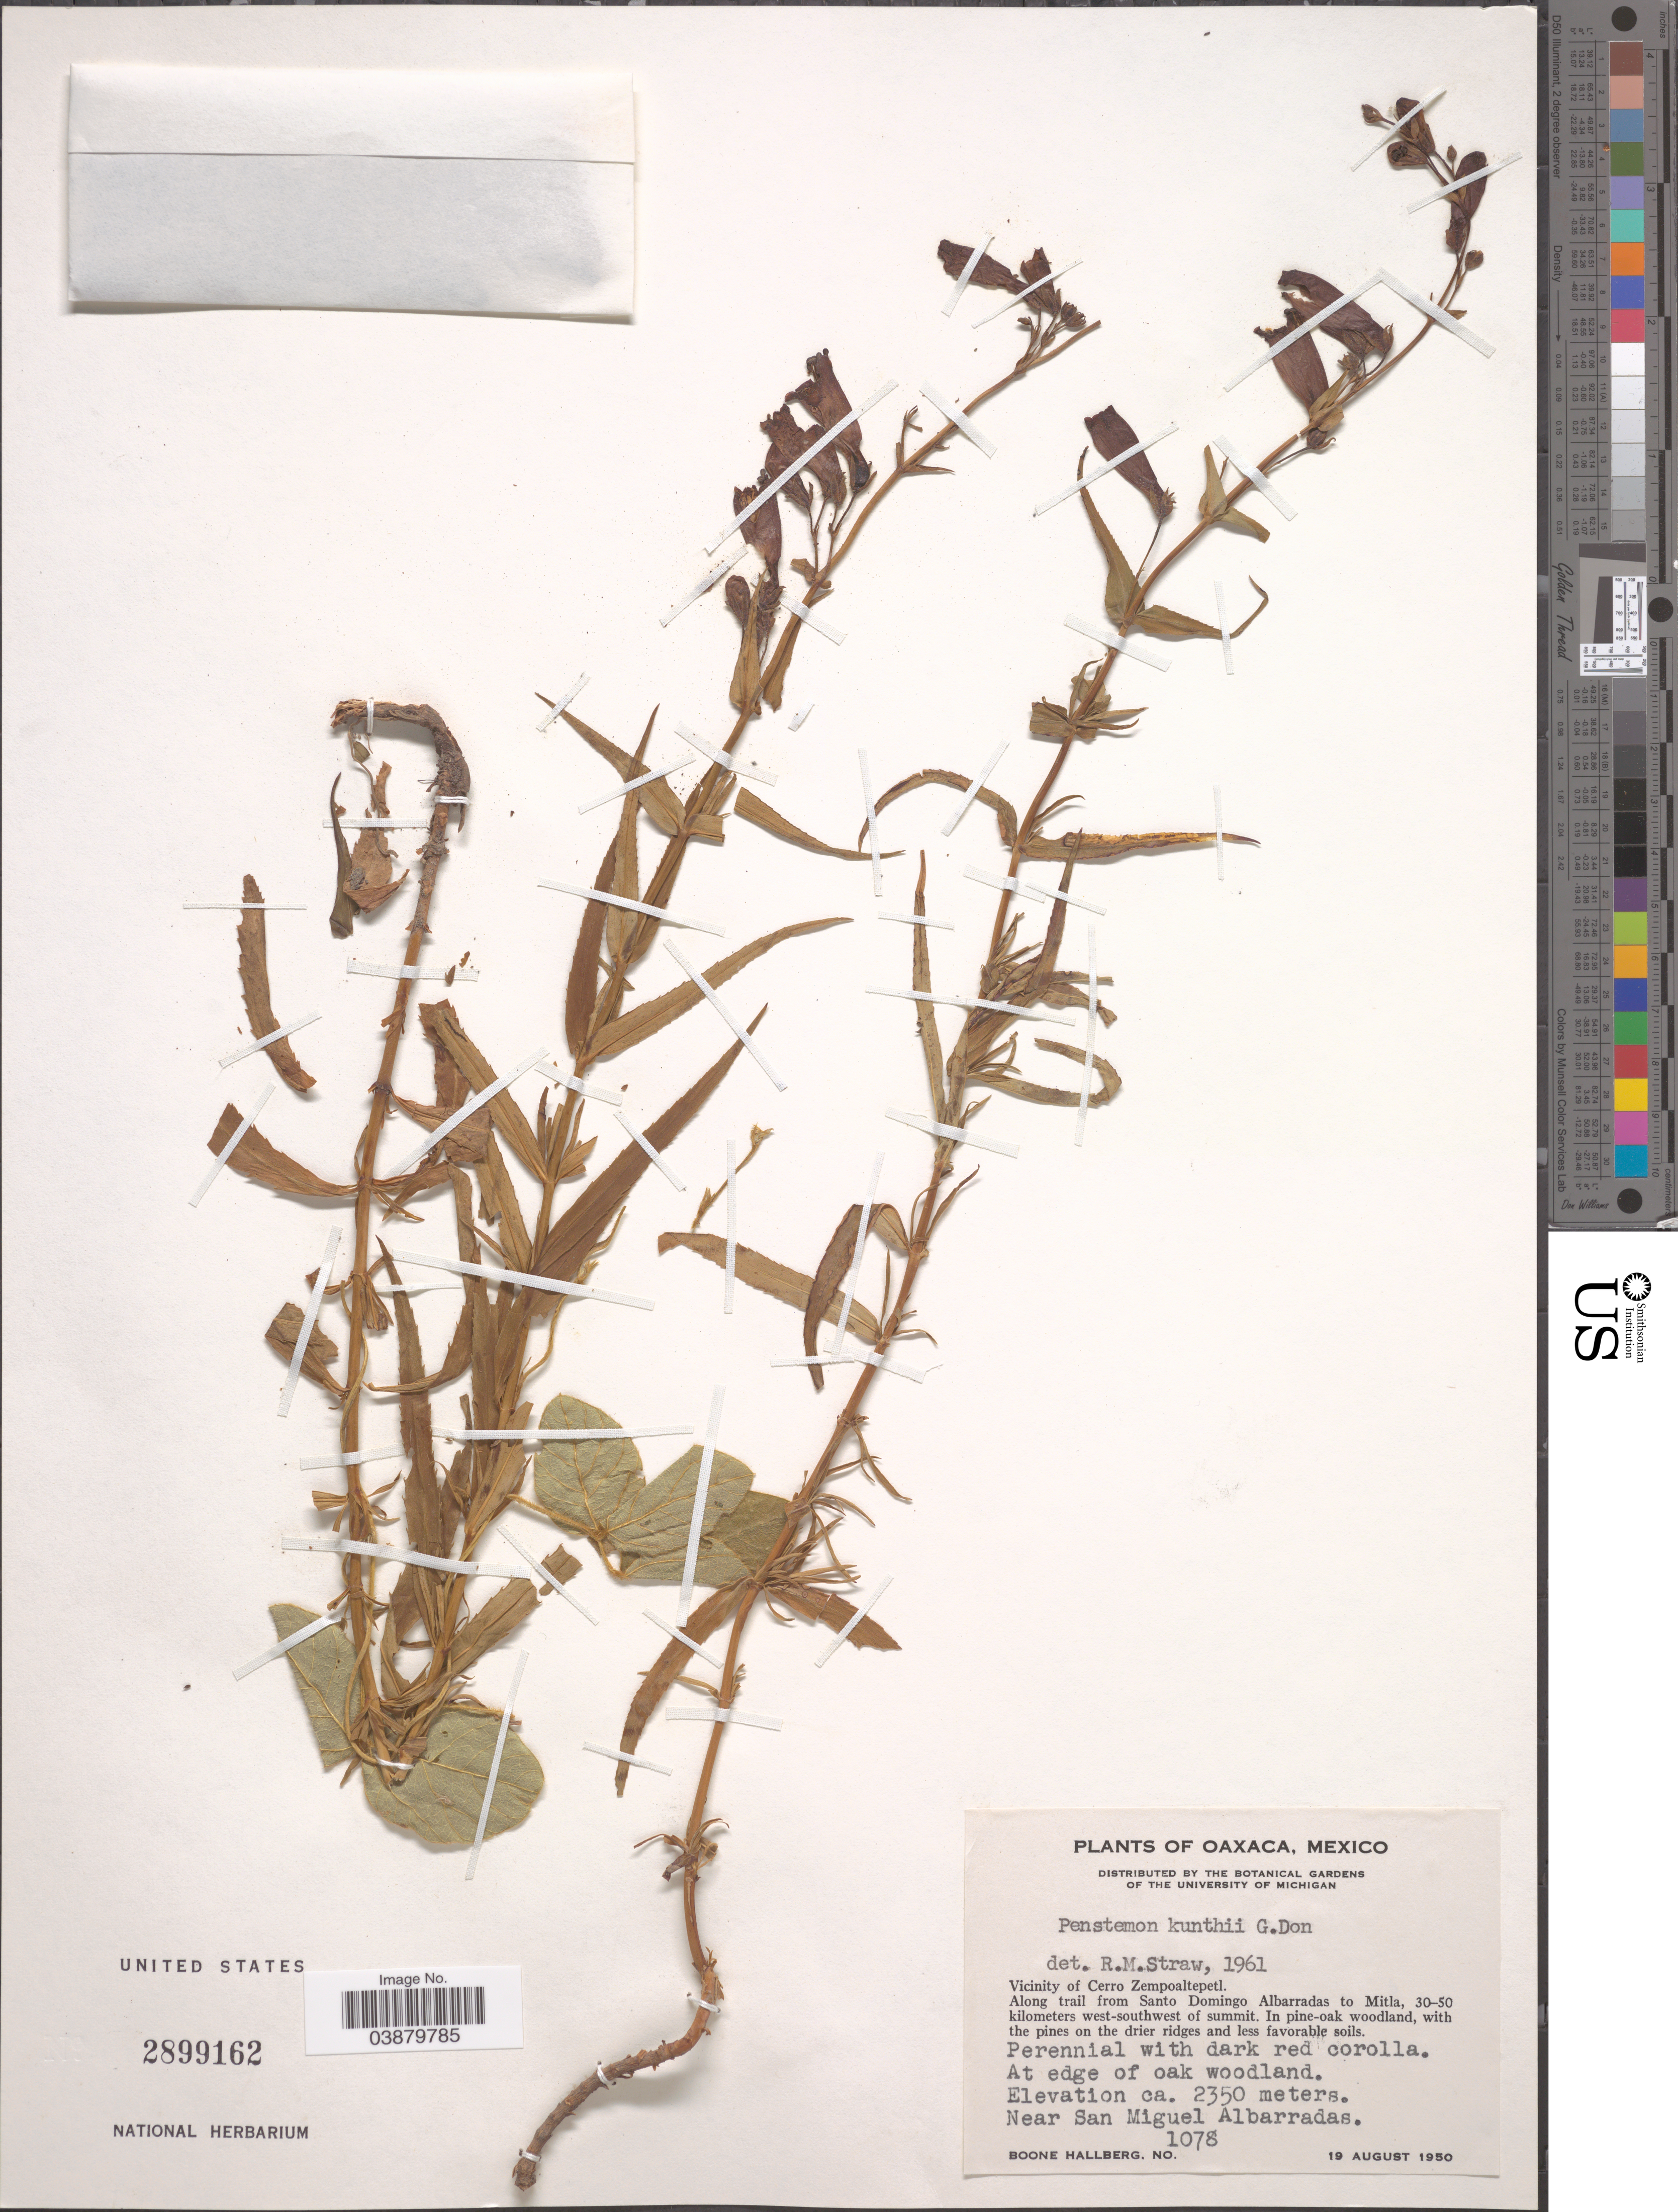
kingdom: Plantae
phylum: Tracheophyta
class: Magnoliopsida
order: Lamiales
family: Plantaginaceae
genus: Penstemon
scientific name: Penstemon kunthii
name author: G. Don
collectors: B. Hallberg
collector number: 1078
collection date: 1950-08-19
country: Mexico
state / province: Oaxaca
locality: Vicinity of Cerro Zempoatltepetl. Along trail from Santo Domingo Albarradas to Mitla, 30-50 kilometers west-southwest of summit. In pine-oak woodland, with the pines on the drier ridges and less favorable soils. At edge of oak woodland. Near San Miguel Albarradas.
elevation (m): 2350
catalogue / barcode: US 2899161